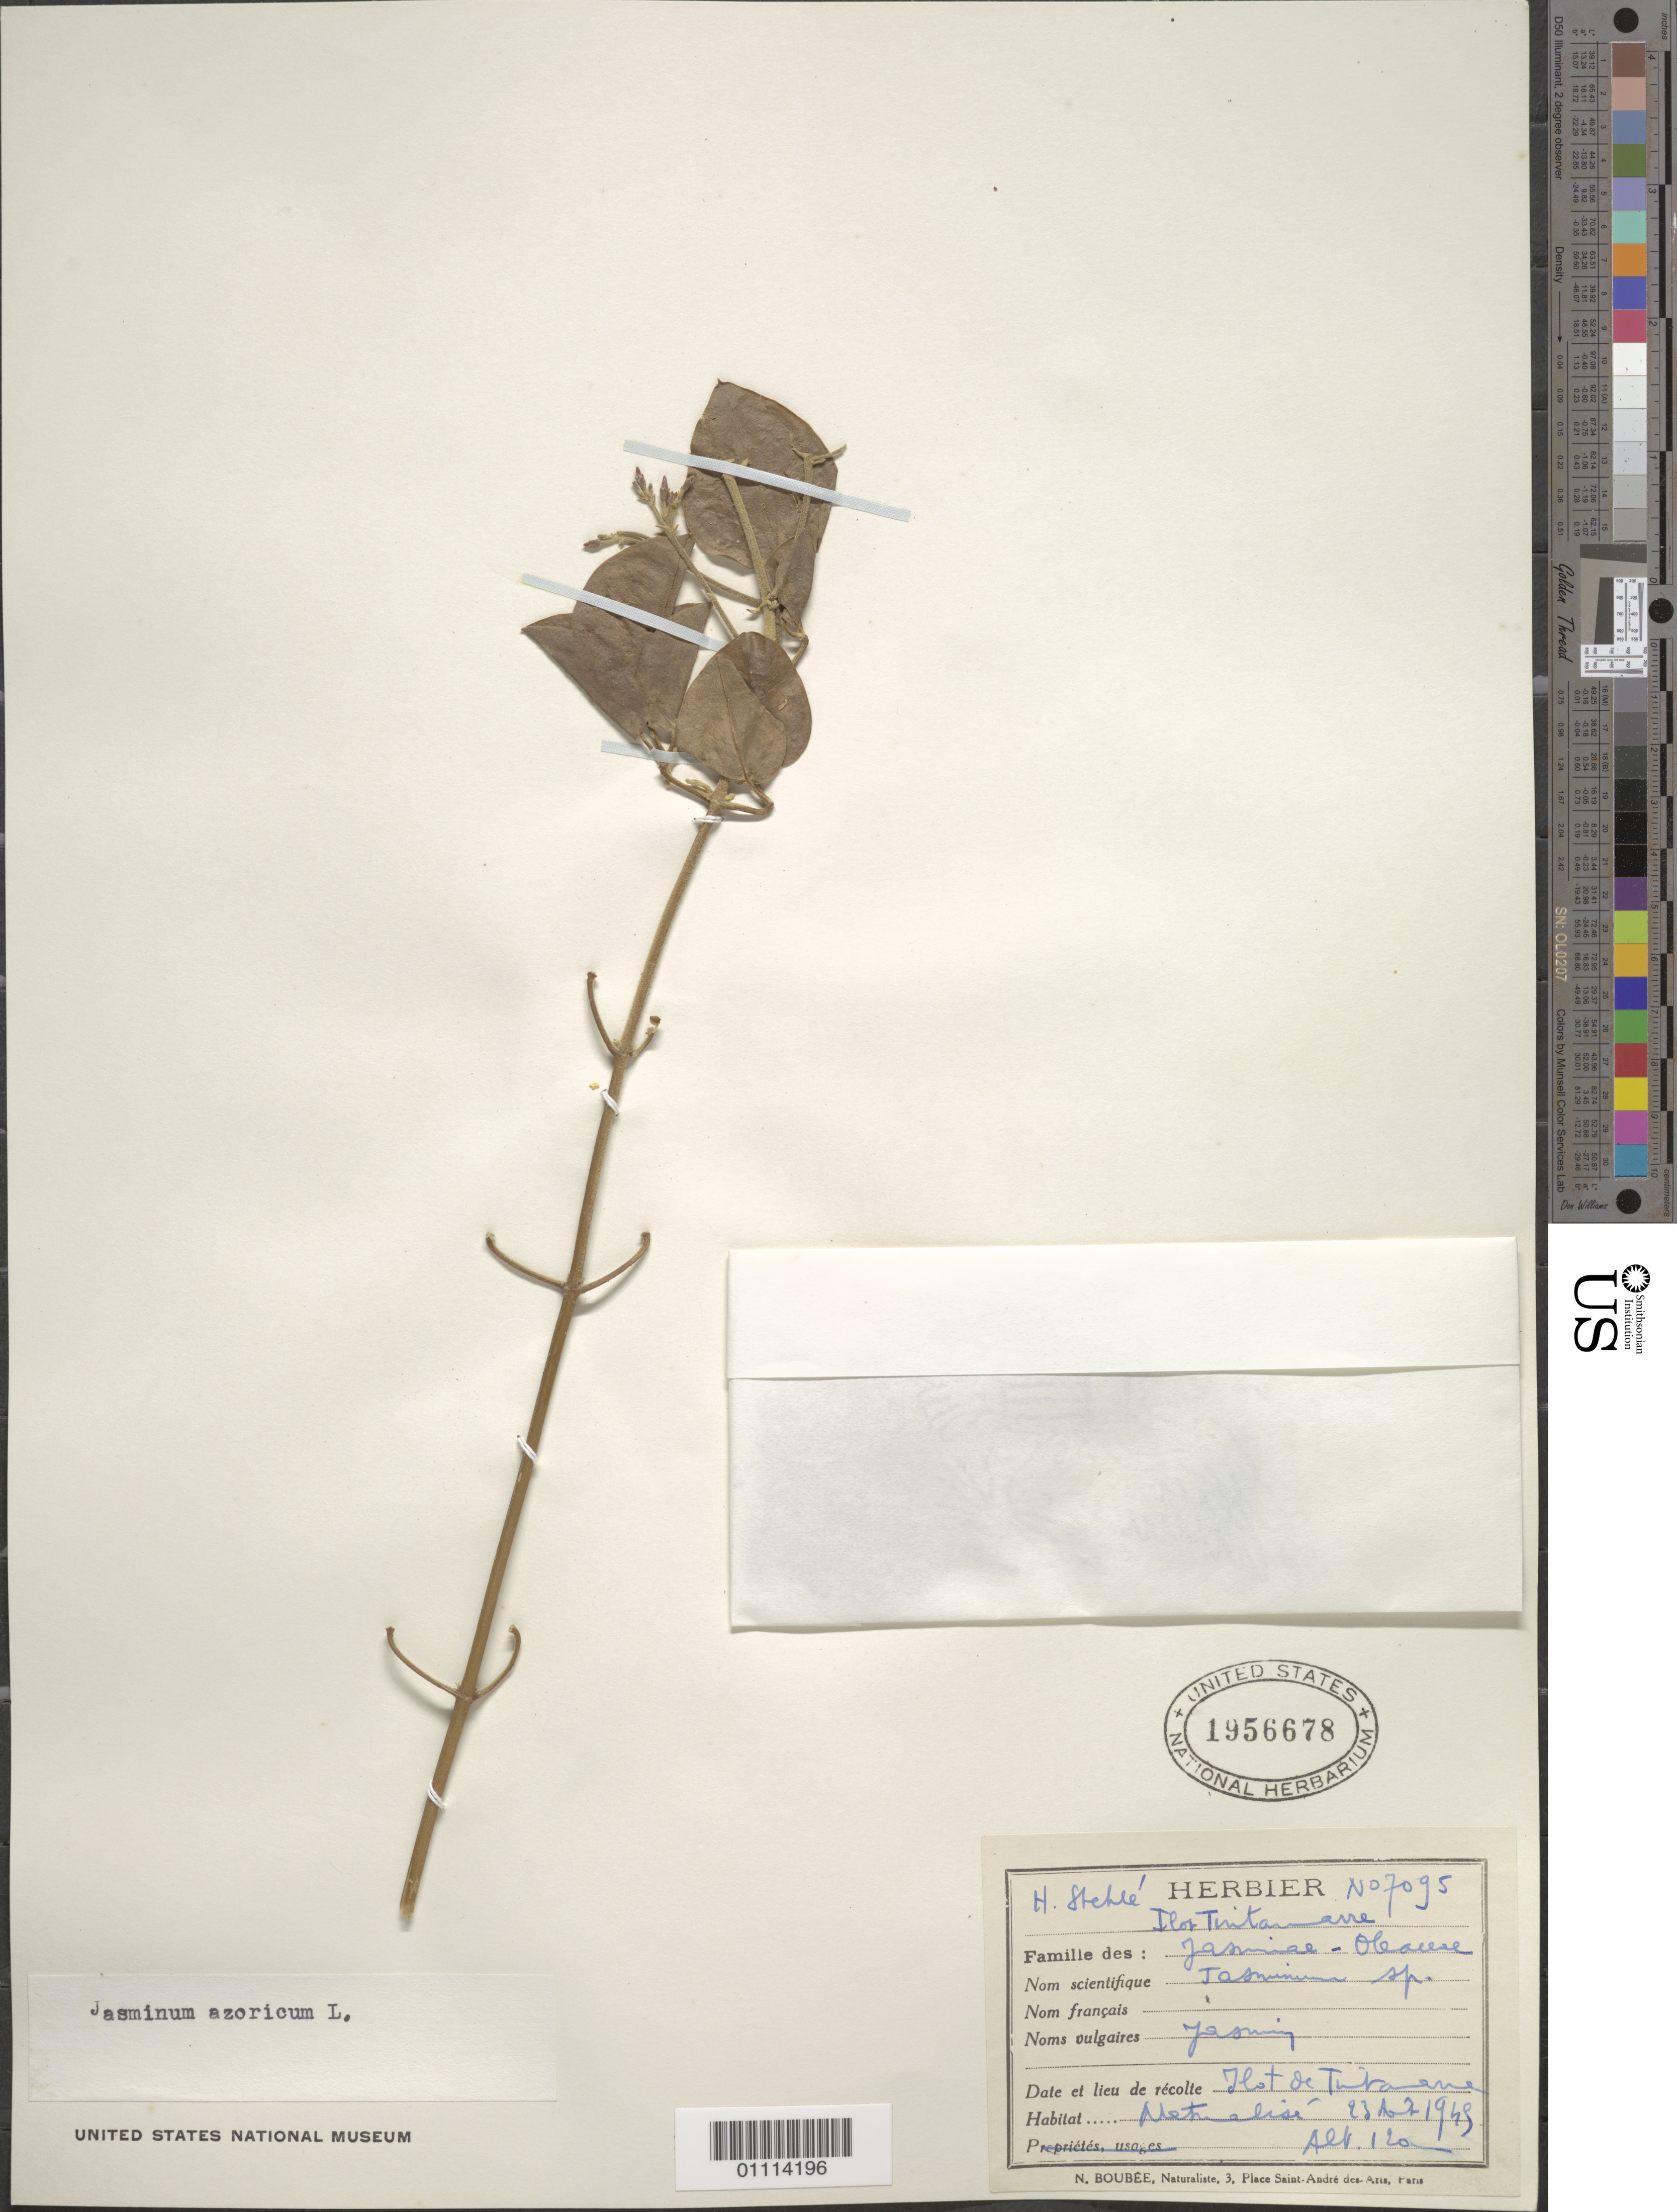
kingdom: Plantae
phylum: Tracheophyta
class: Magnoliopsida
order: Lamiales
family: Oleaceae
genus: Jasminum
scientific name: Jasminum azoricum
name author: L.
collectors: H. Stehlé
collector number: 7095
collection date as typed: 23 Aug 1945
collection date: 1945-08-23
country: Sint Maartin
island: Tintamarre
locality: Ilos Tintamarre, Ilet de Tintamarre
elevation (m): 120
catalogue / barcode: US 1946678